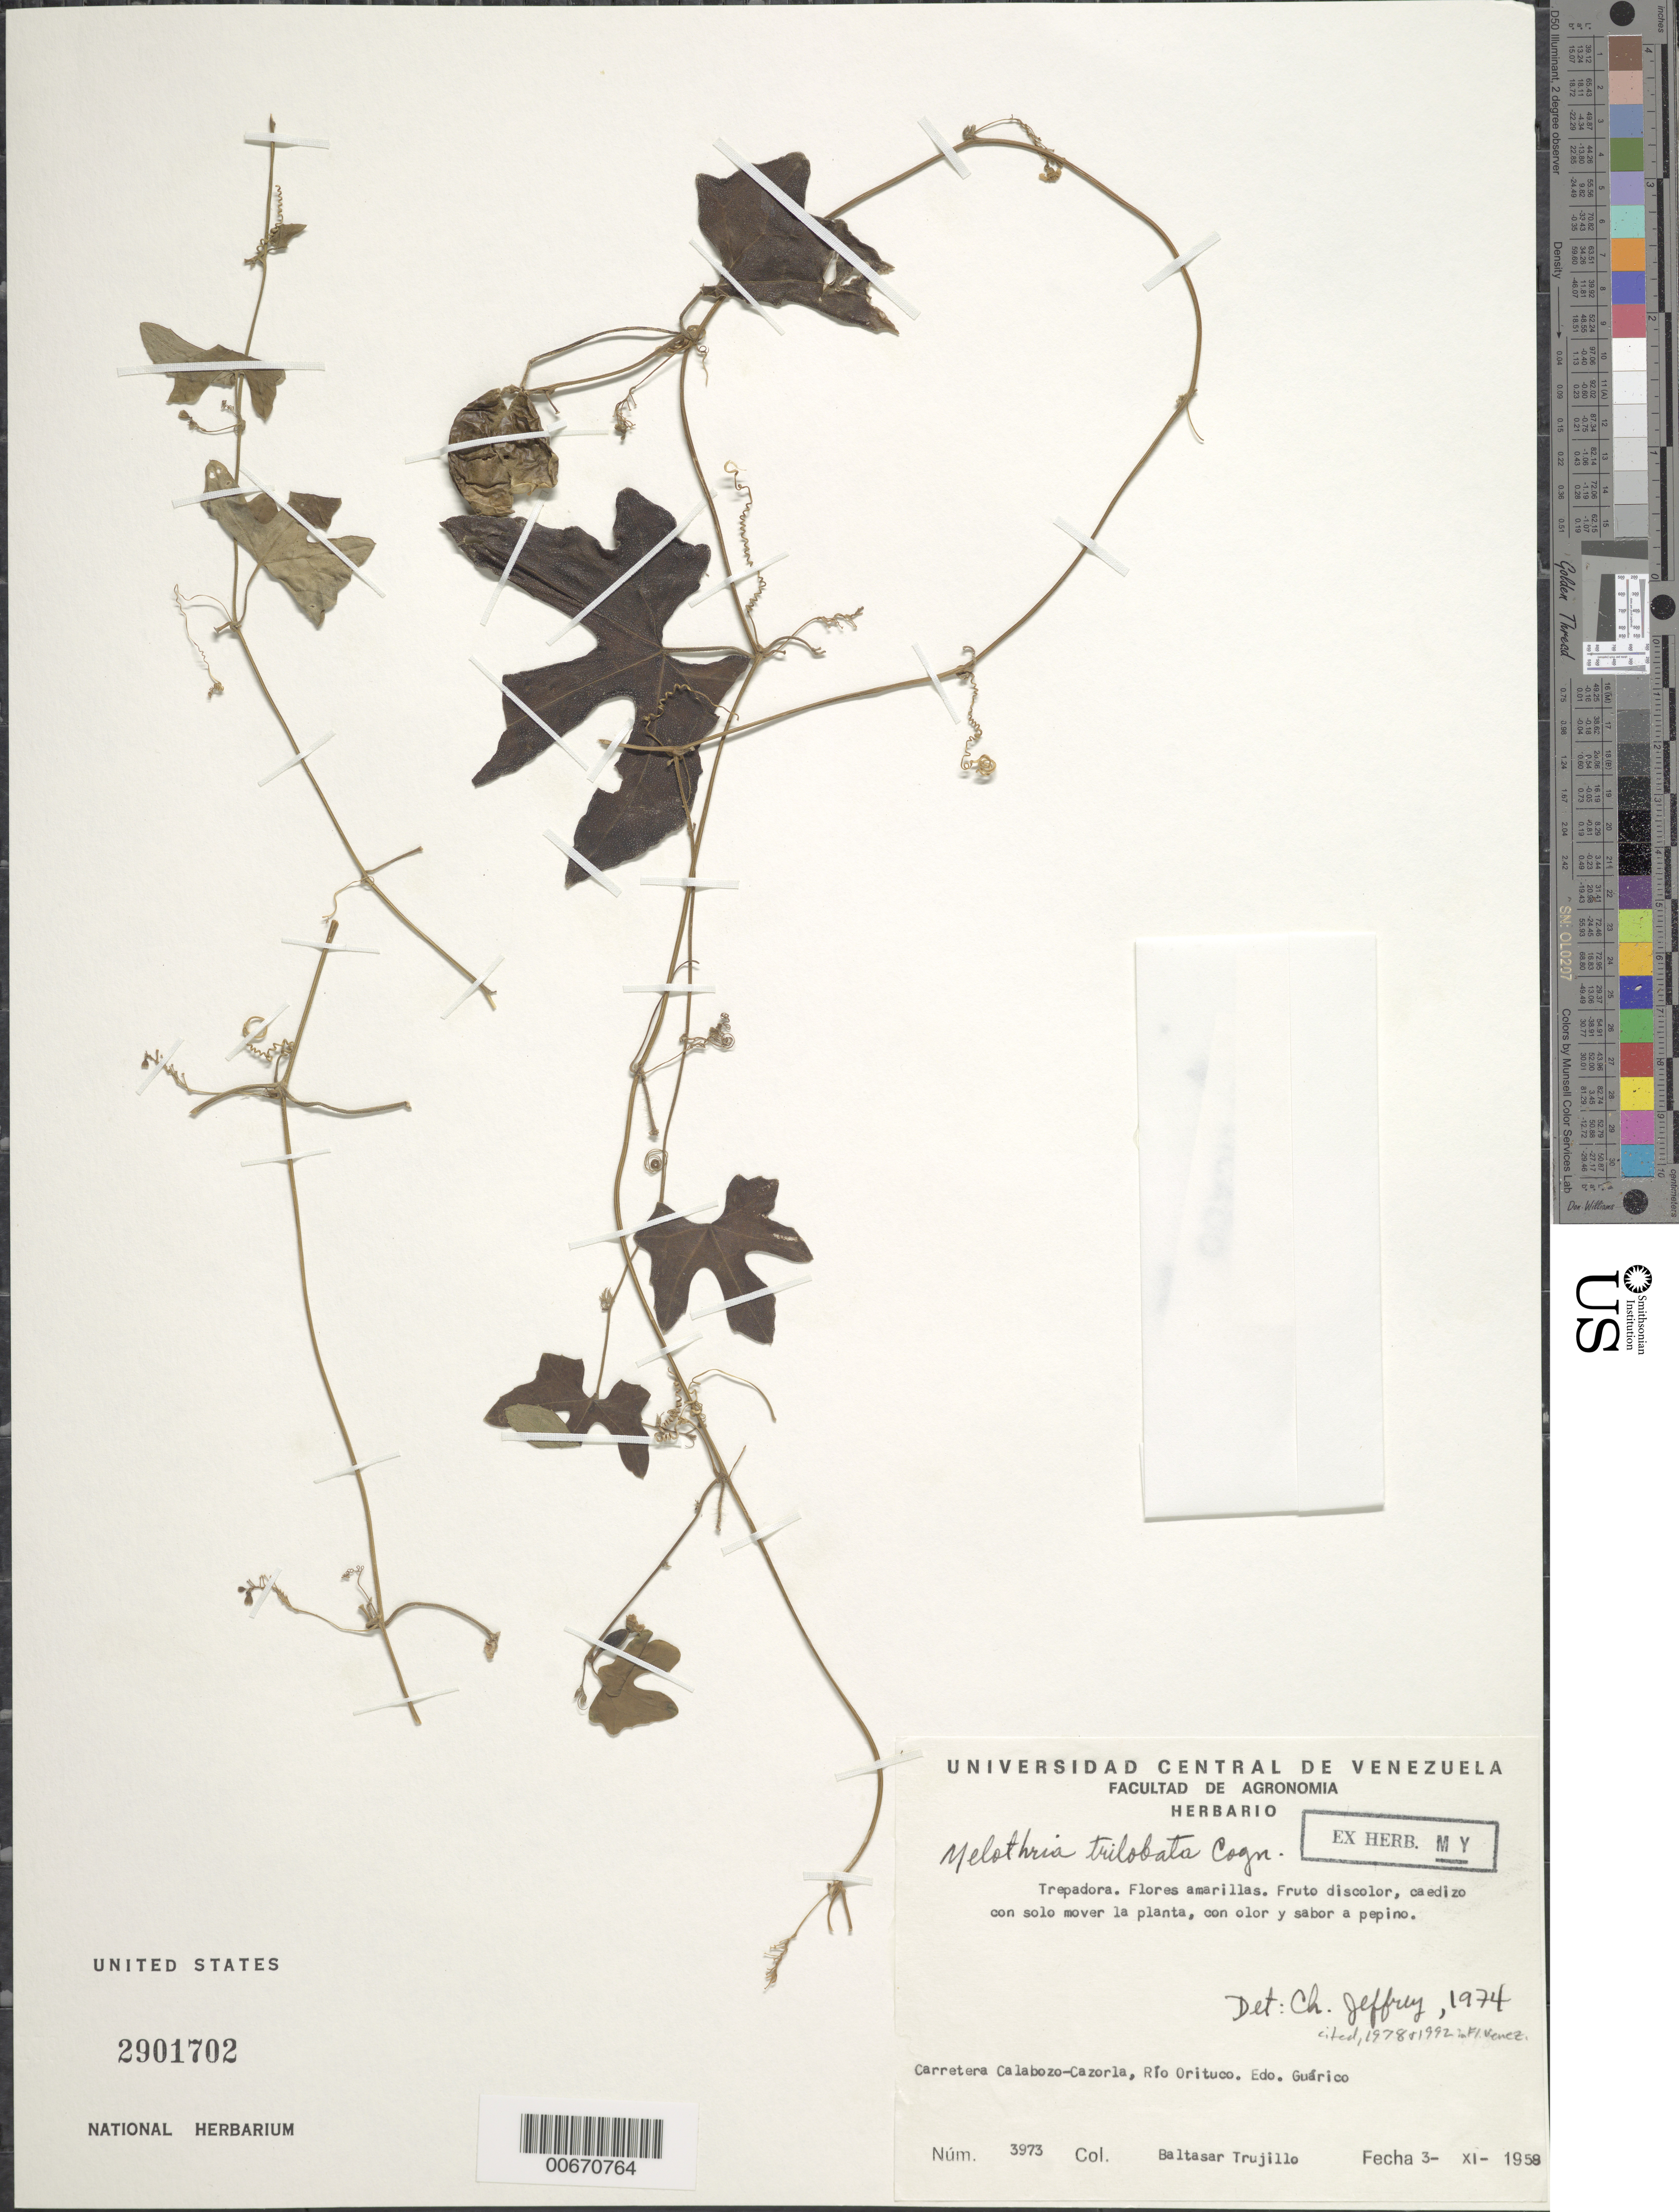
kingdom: Plantae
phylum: Tracheophyta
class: Magnoliopsida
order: Cucurbitales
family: Cucurbitaceae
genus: Melothria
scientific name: Melothria trilobata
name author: Cogn.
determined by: Jeffrey, C.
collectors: B. Trujillo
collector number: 3973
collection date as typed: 3-Nov-58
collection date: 1958-11-03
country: Venezuela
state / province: Guárico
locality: Carretera Calabozo-Cazorla, Río Orituco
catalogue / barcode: US 2901702